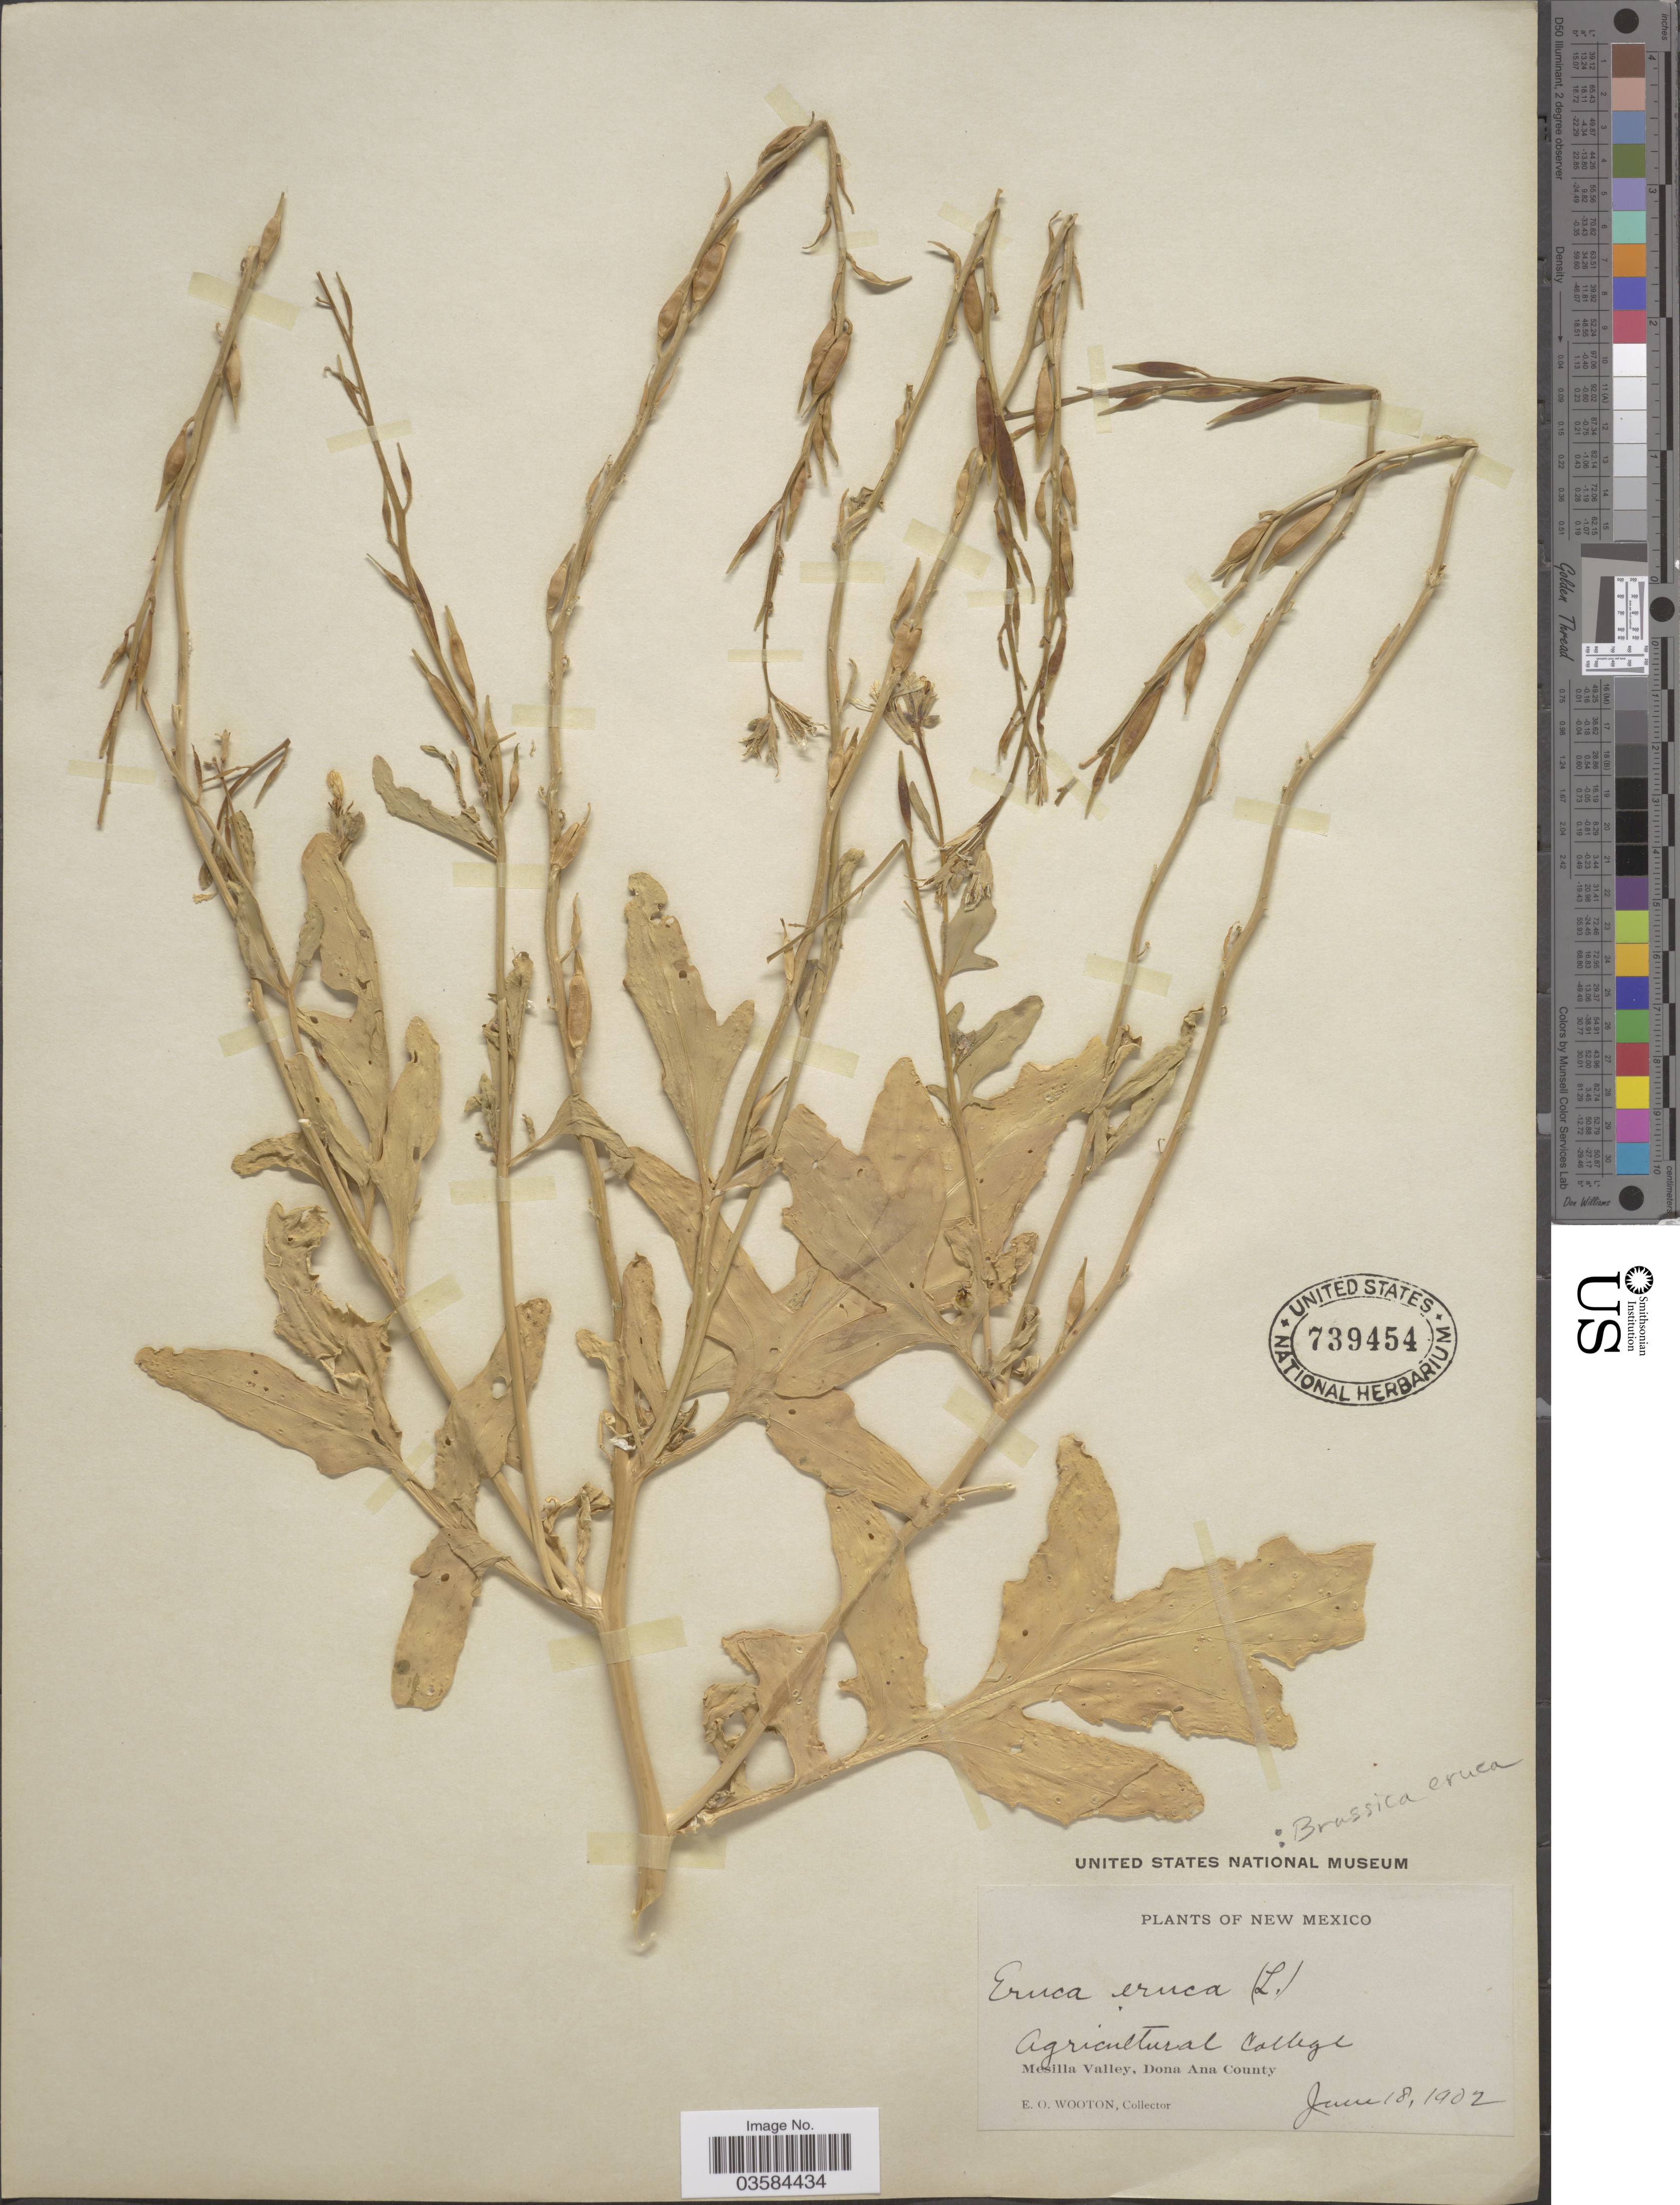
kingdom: Plantae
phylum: Tracheophyta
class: Magnoliopsida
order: Brassicales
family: Brassicaceae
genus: Eruca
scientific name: Eruca eruca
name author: Asch. & Graebn.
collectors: E. O. Wooton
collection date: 1902-06-18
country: United States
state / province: New Mexico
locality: Agricultural College. Mesilla Valley, Dona Ana County.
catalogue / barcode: US 739454